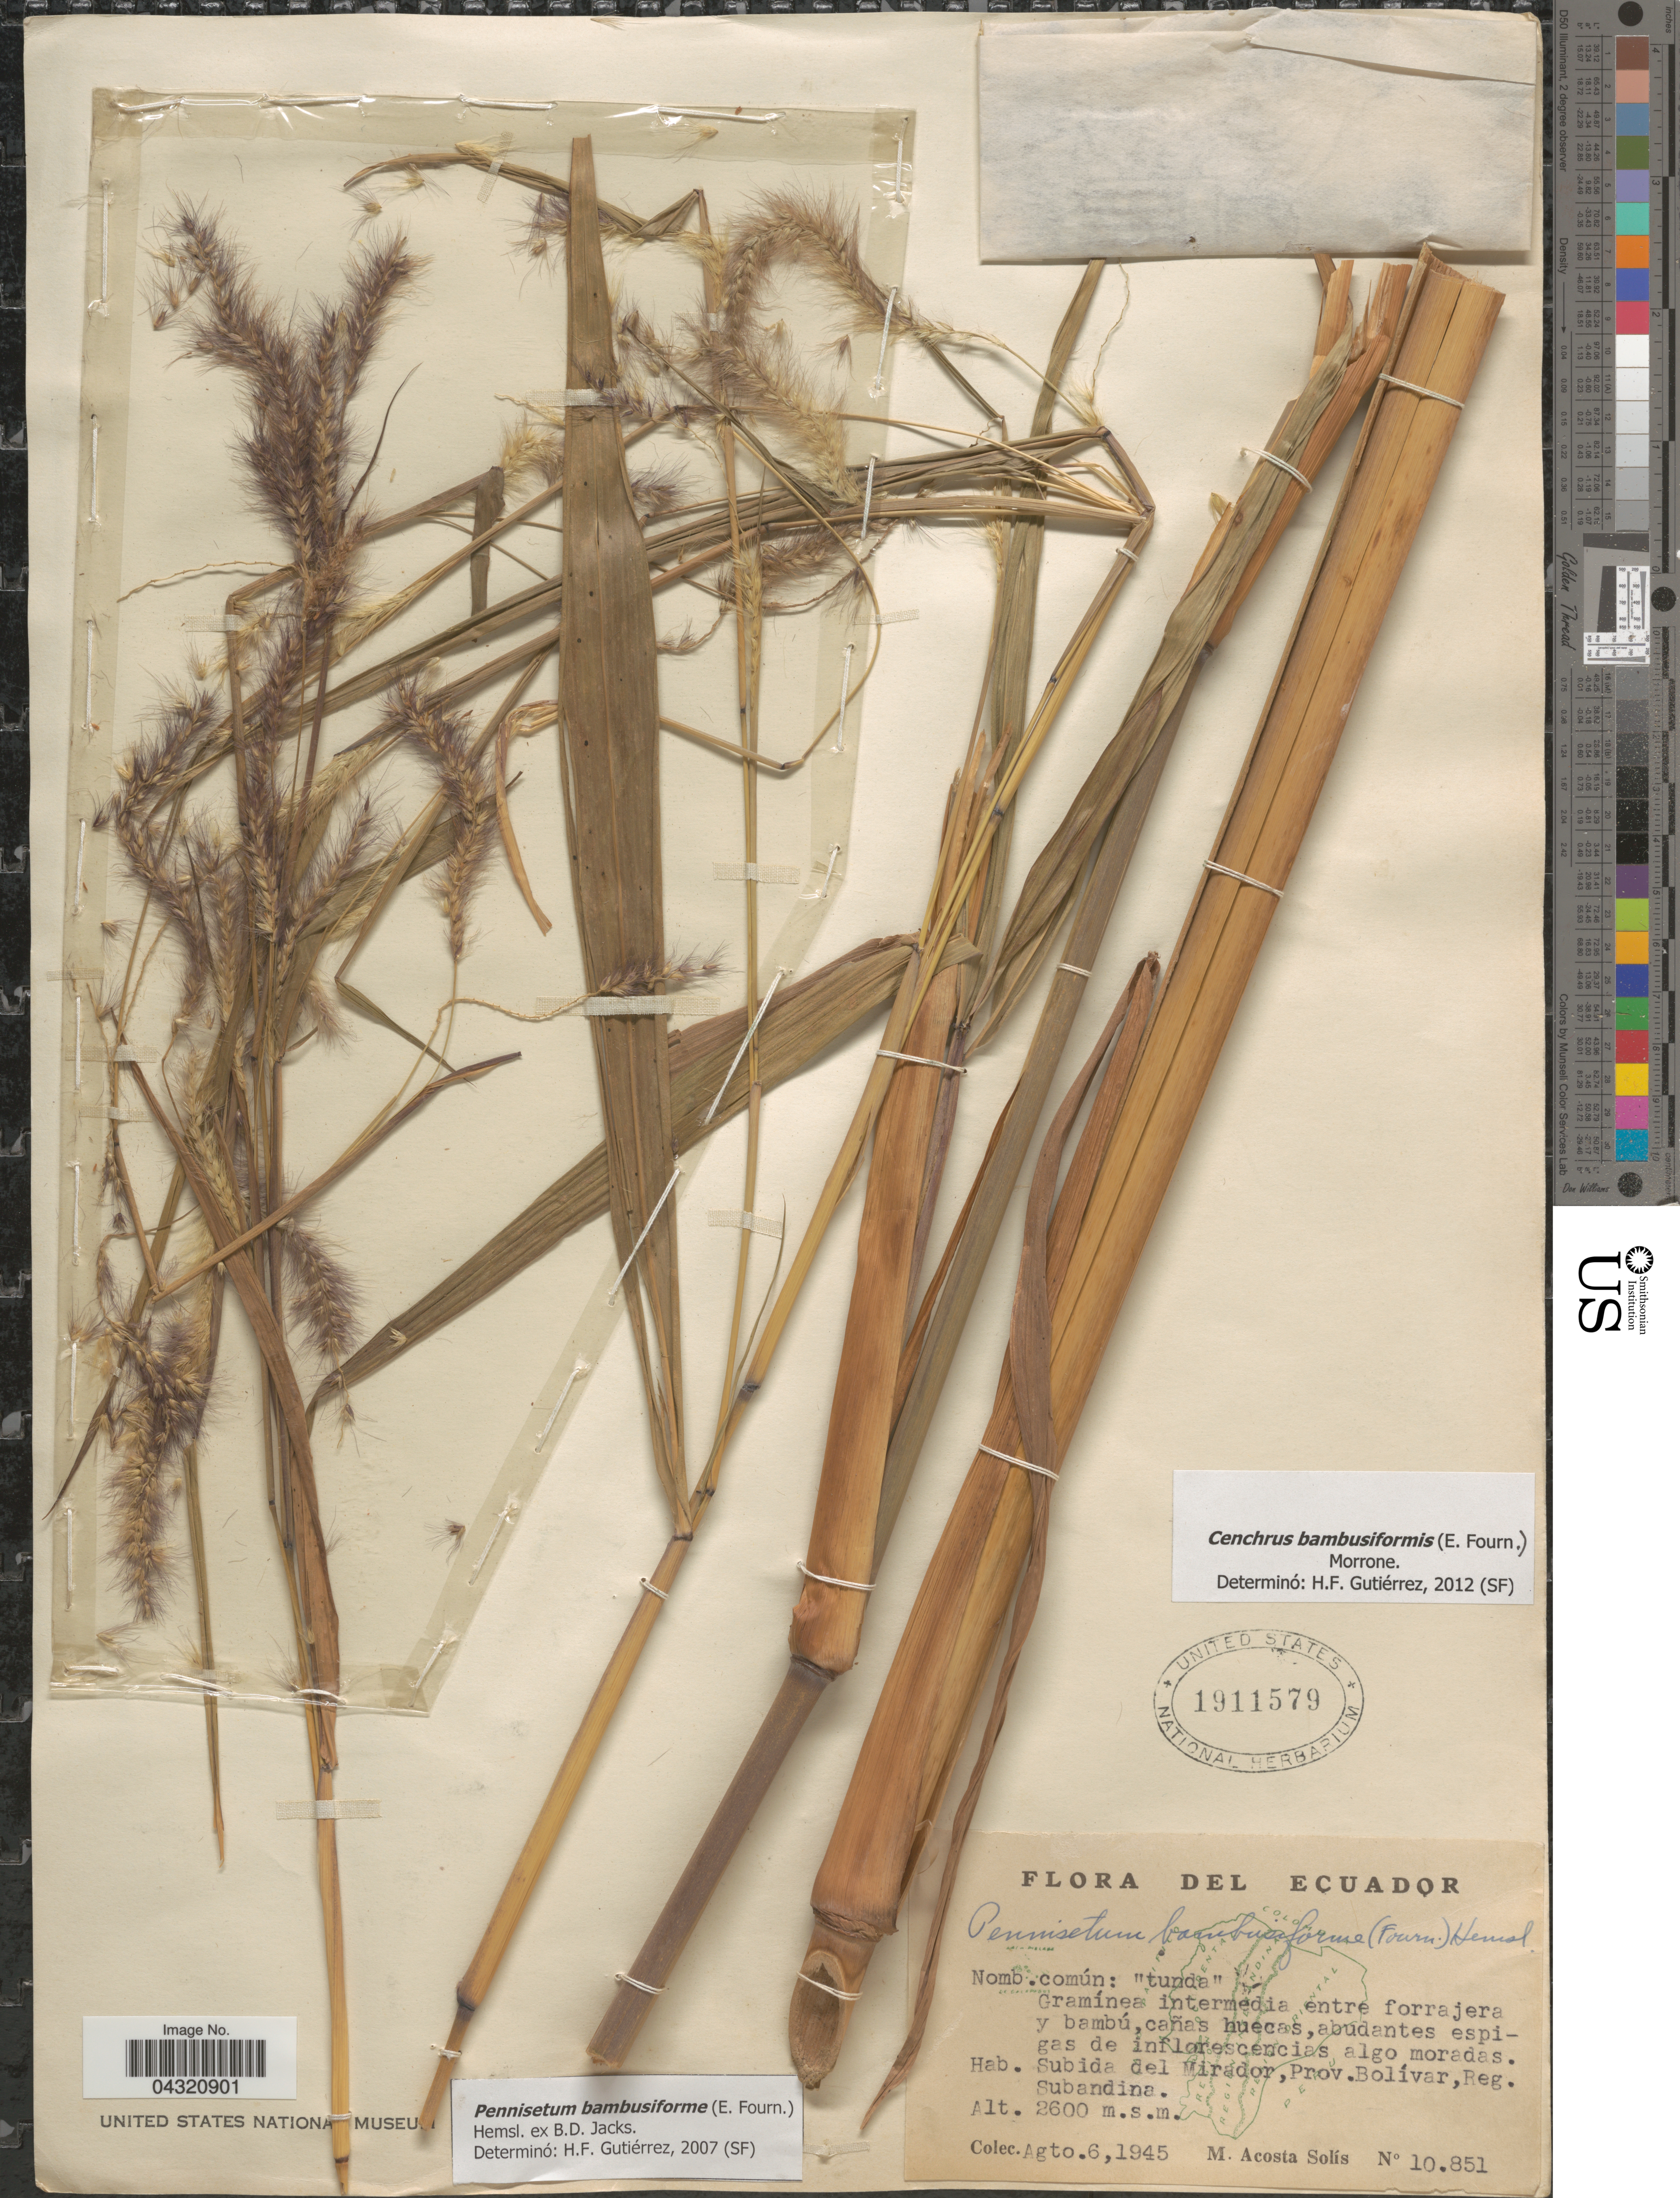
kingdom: Plantae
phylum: Tracheophyta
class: Liliopsida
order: Poales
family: Poaceae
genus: Cenchrus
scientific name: Cenchrus brownii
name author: Roem. & Schult.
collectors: M. Acosta Solis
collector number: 10851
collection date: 1945-08-06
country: Ecuador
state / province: Bolívar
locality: Subida del Mirador, Reg. Subandina.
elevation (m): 2600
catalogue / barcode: US 1911579